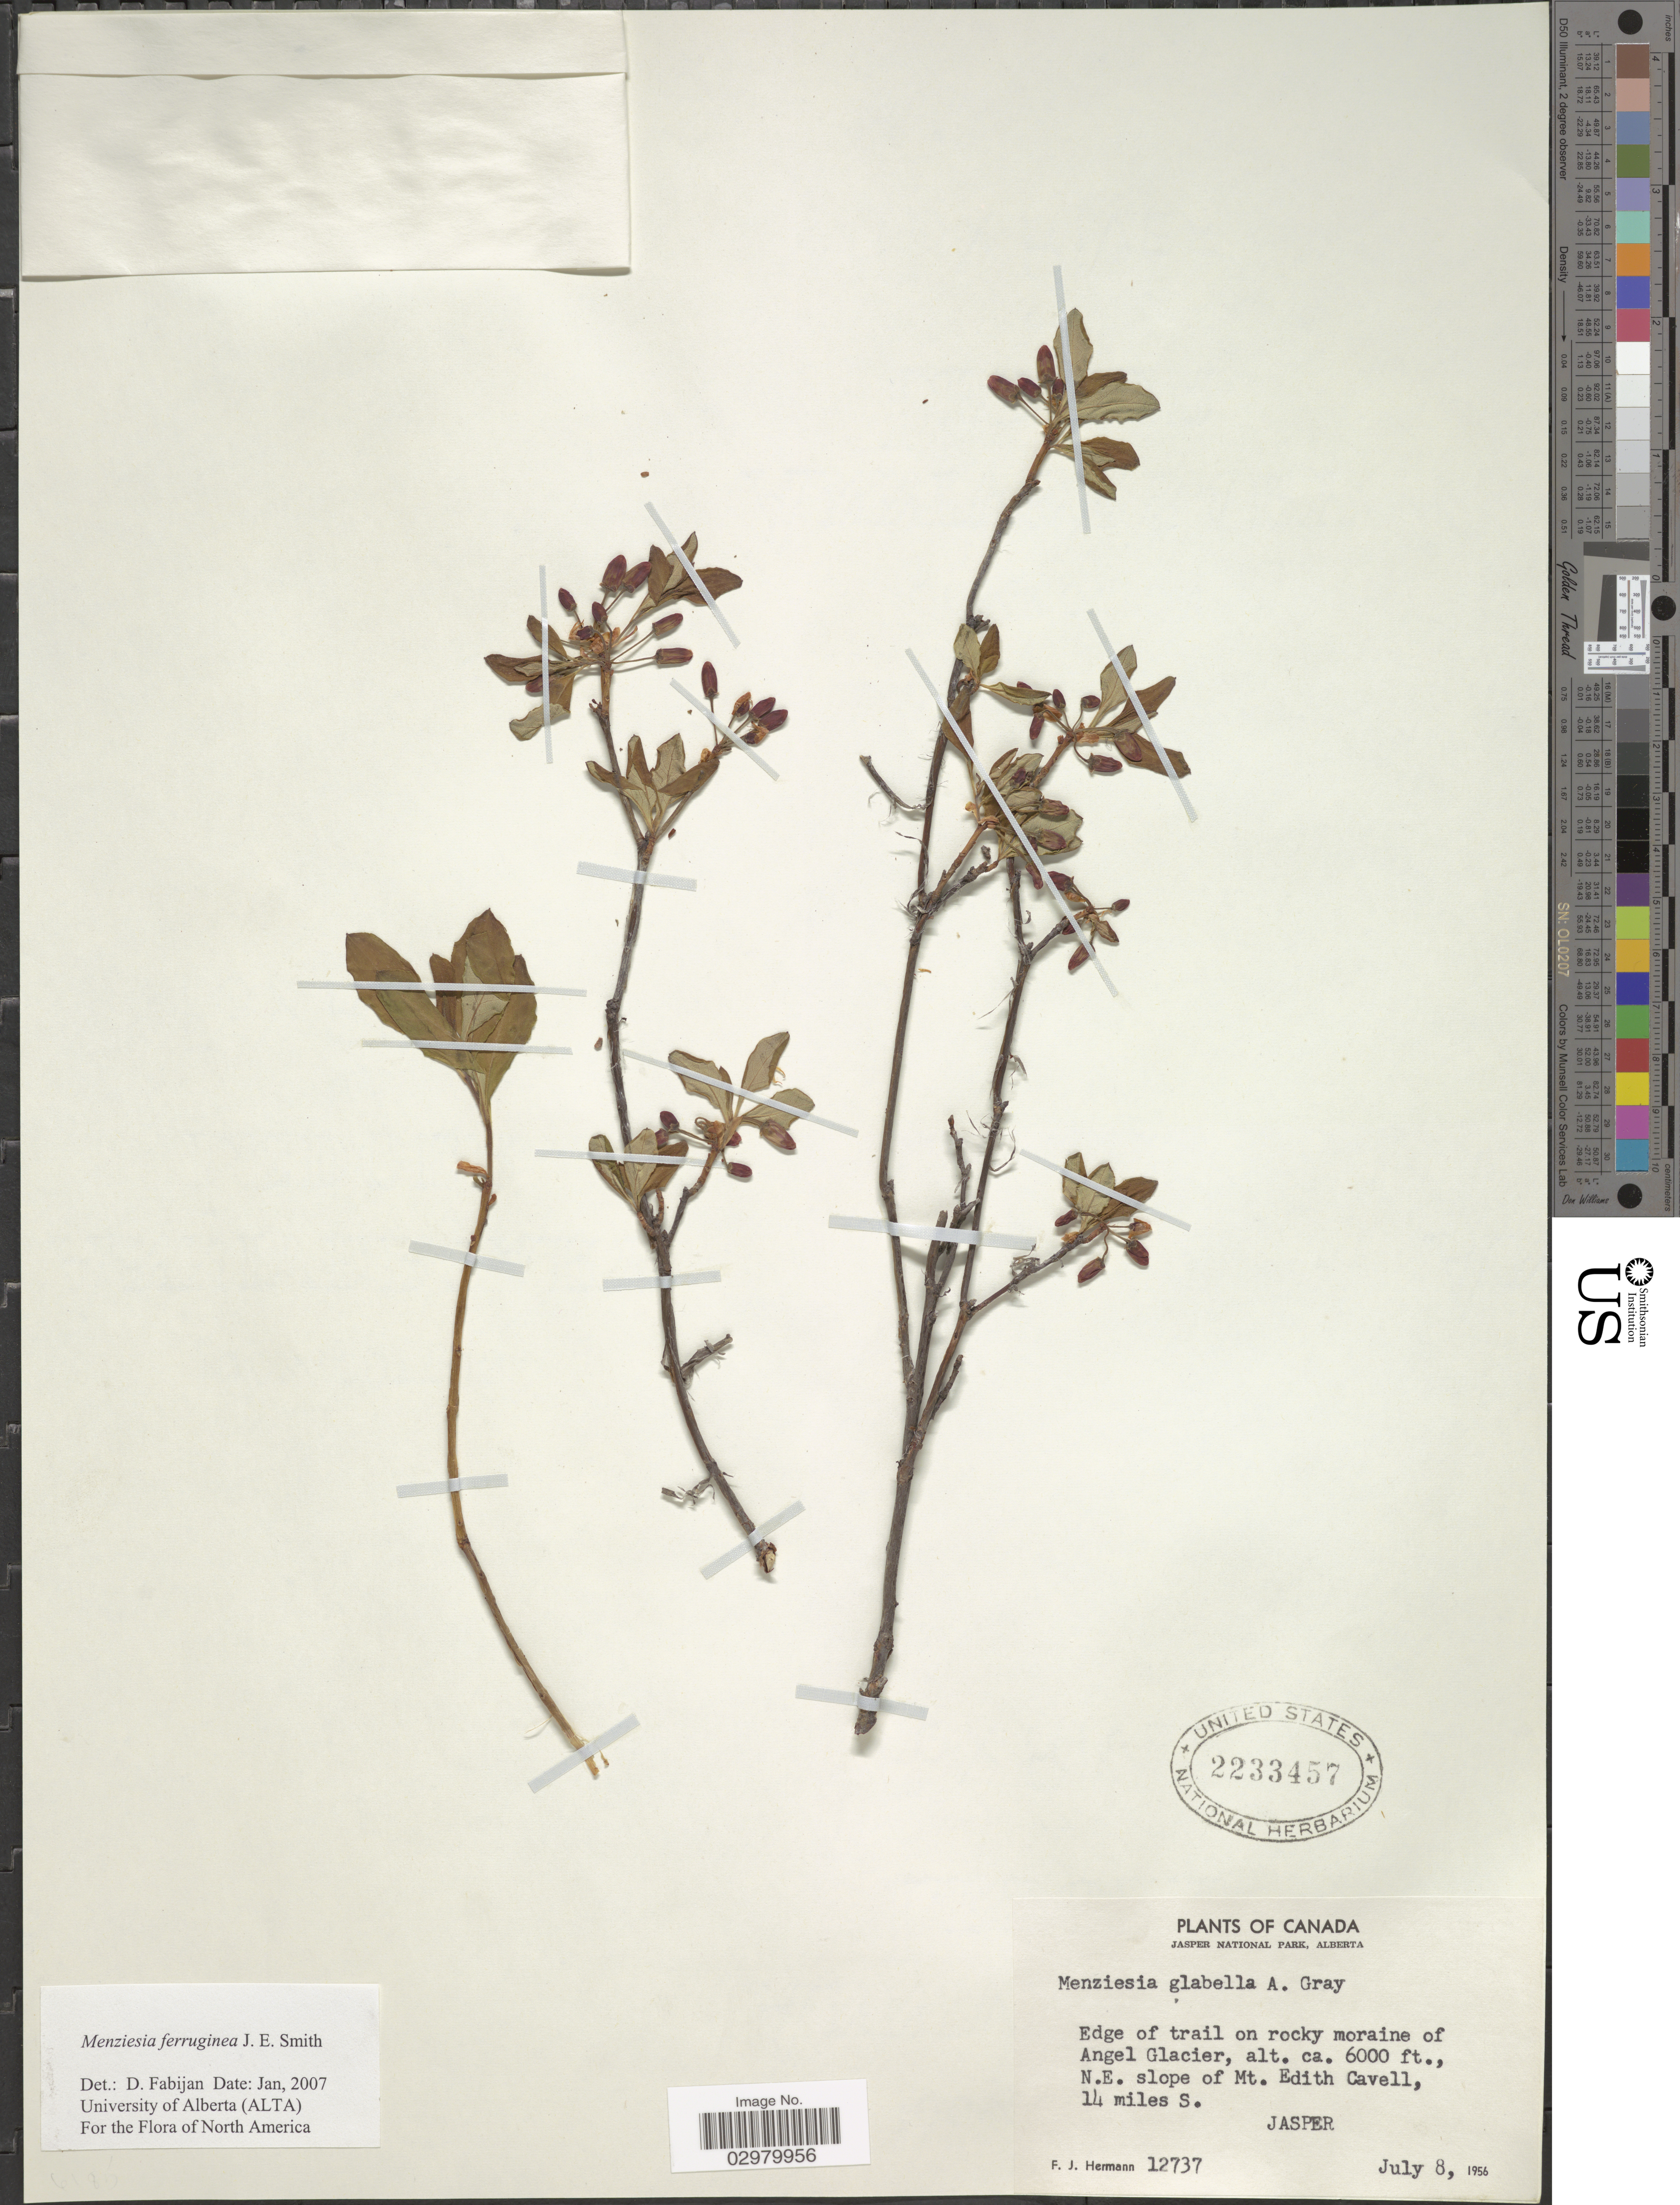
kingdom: Plantae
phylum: Tracheophyta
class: Magnoliopsida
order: Ericales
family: Ericaceae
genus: Menziesia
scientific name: Menziesia ferruginea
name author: Sm.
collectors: F. J. Hermann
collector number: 12737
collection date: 1956-07-08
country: Canada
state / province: Alberta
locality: Jasper National Park. Edge of trail on rocky moraine of Angel Glacier, N.E. slope of Mt. Edith Cavell, 14 miles S. Jasper.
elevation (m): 1829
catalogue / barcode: US 2233457